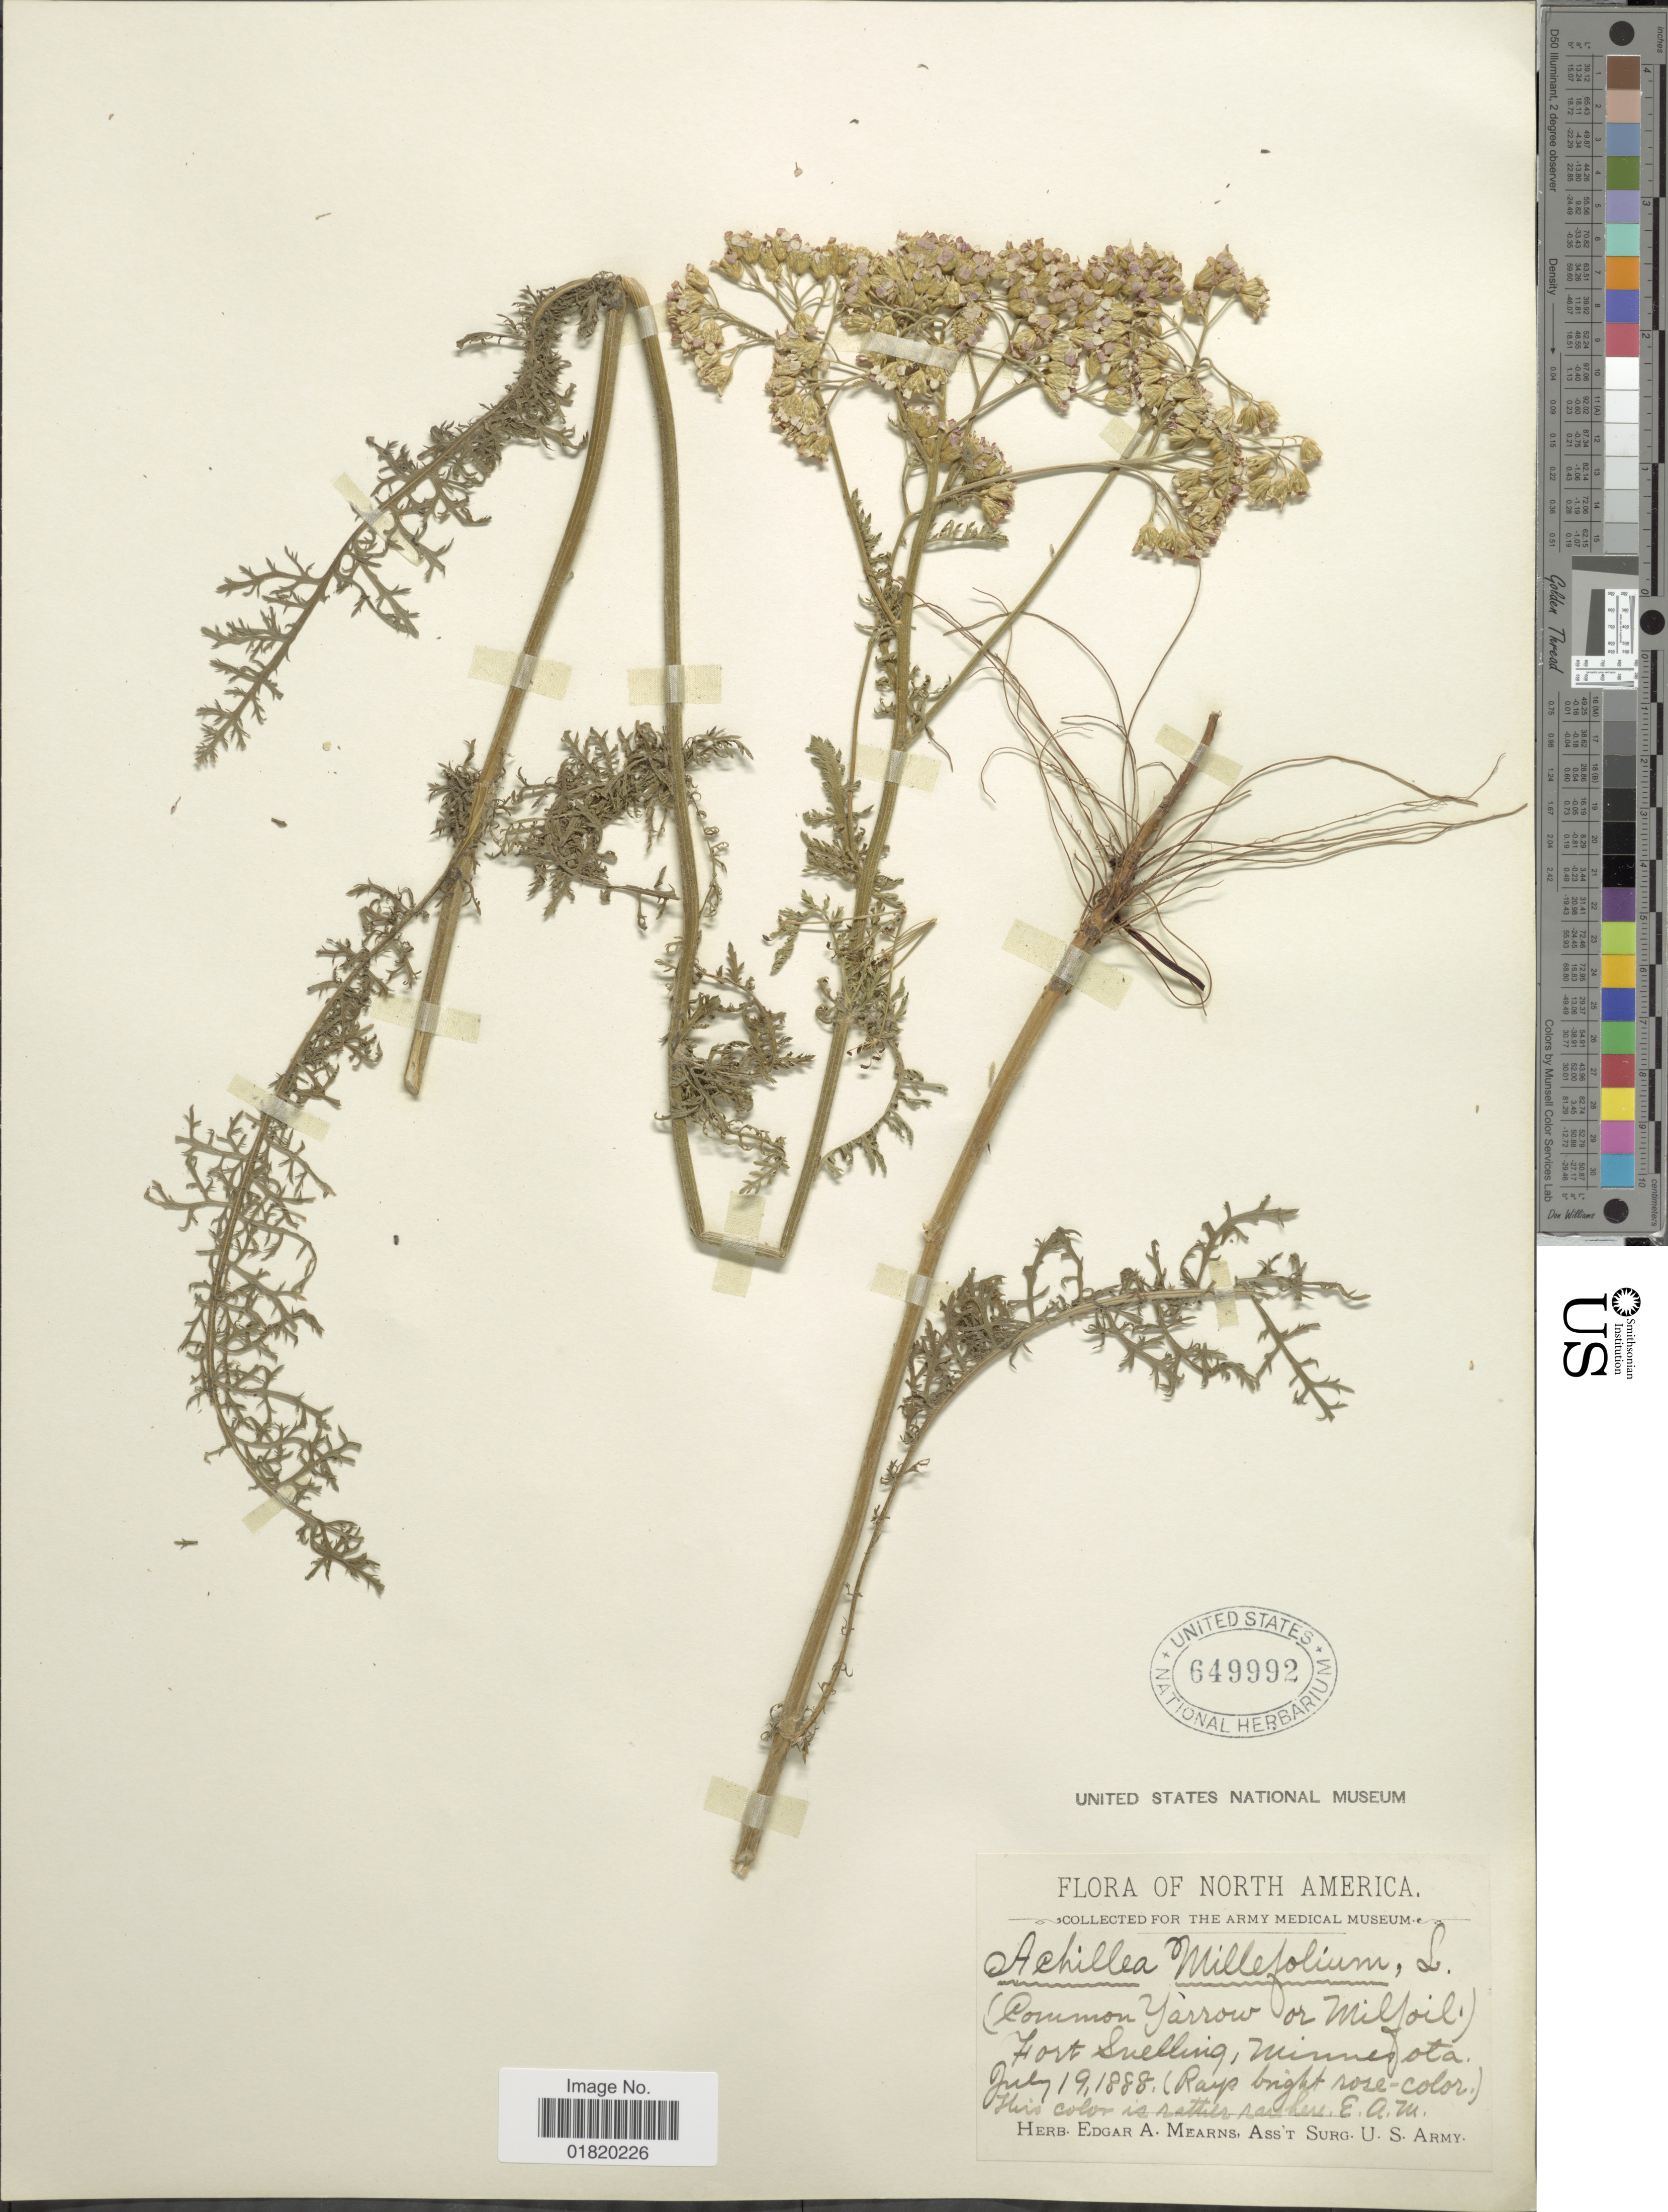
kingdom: Plantae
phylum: Tracheophyta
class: Magnoliopsida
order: Asterales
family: Asteraceae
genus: Achillea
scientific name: Achillea millefolium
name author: L.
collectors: E. A. Mearns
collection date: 1888-07-19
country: United States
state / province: Minnesota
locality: Fort Snelling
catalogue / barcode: US 649992